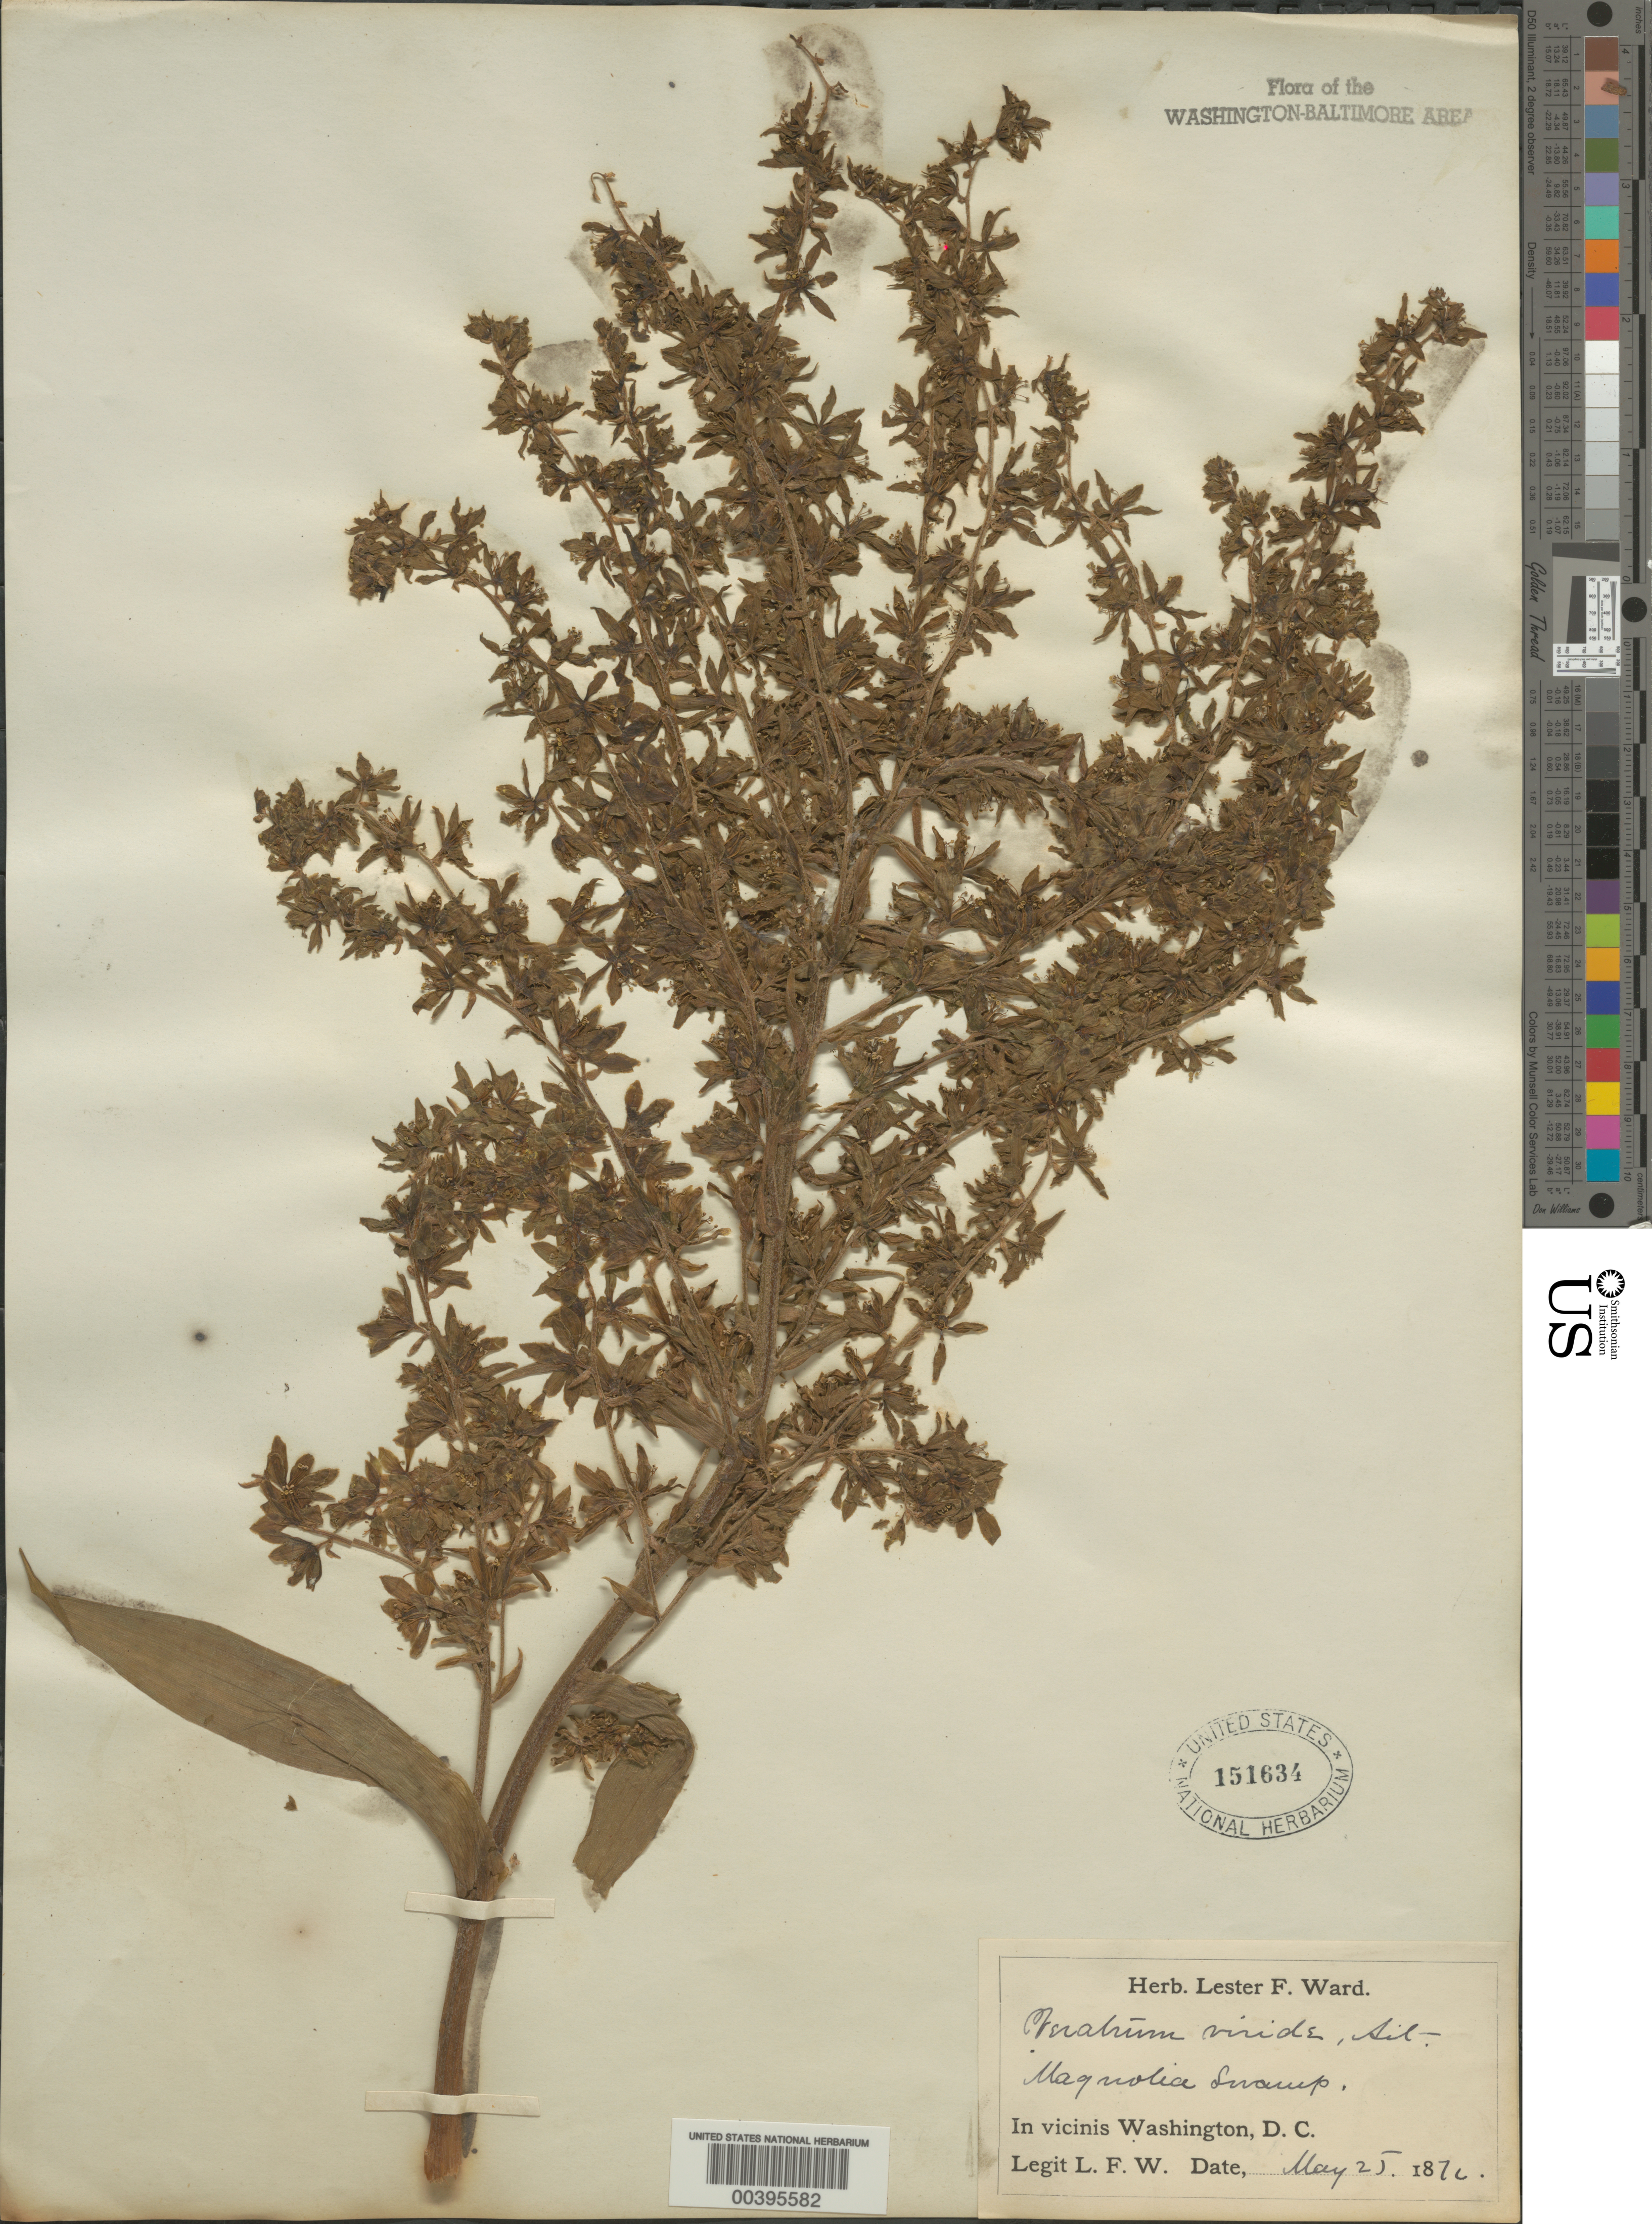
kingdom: Plantae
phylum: Tracheophyta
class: Liliopsida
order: Liliales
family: Melanthiaceae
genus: Veratrum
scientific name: Veratrum viride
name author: Aiton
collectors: L. F. Ward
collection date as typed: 25 May 1876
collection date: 1876-05-25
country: United States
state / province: District of Columbia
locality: Magnolia swamp Rock Creek Park and vicinity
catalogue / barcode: US 151634